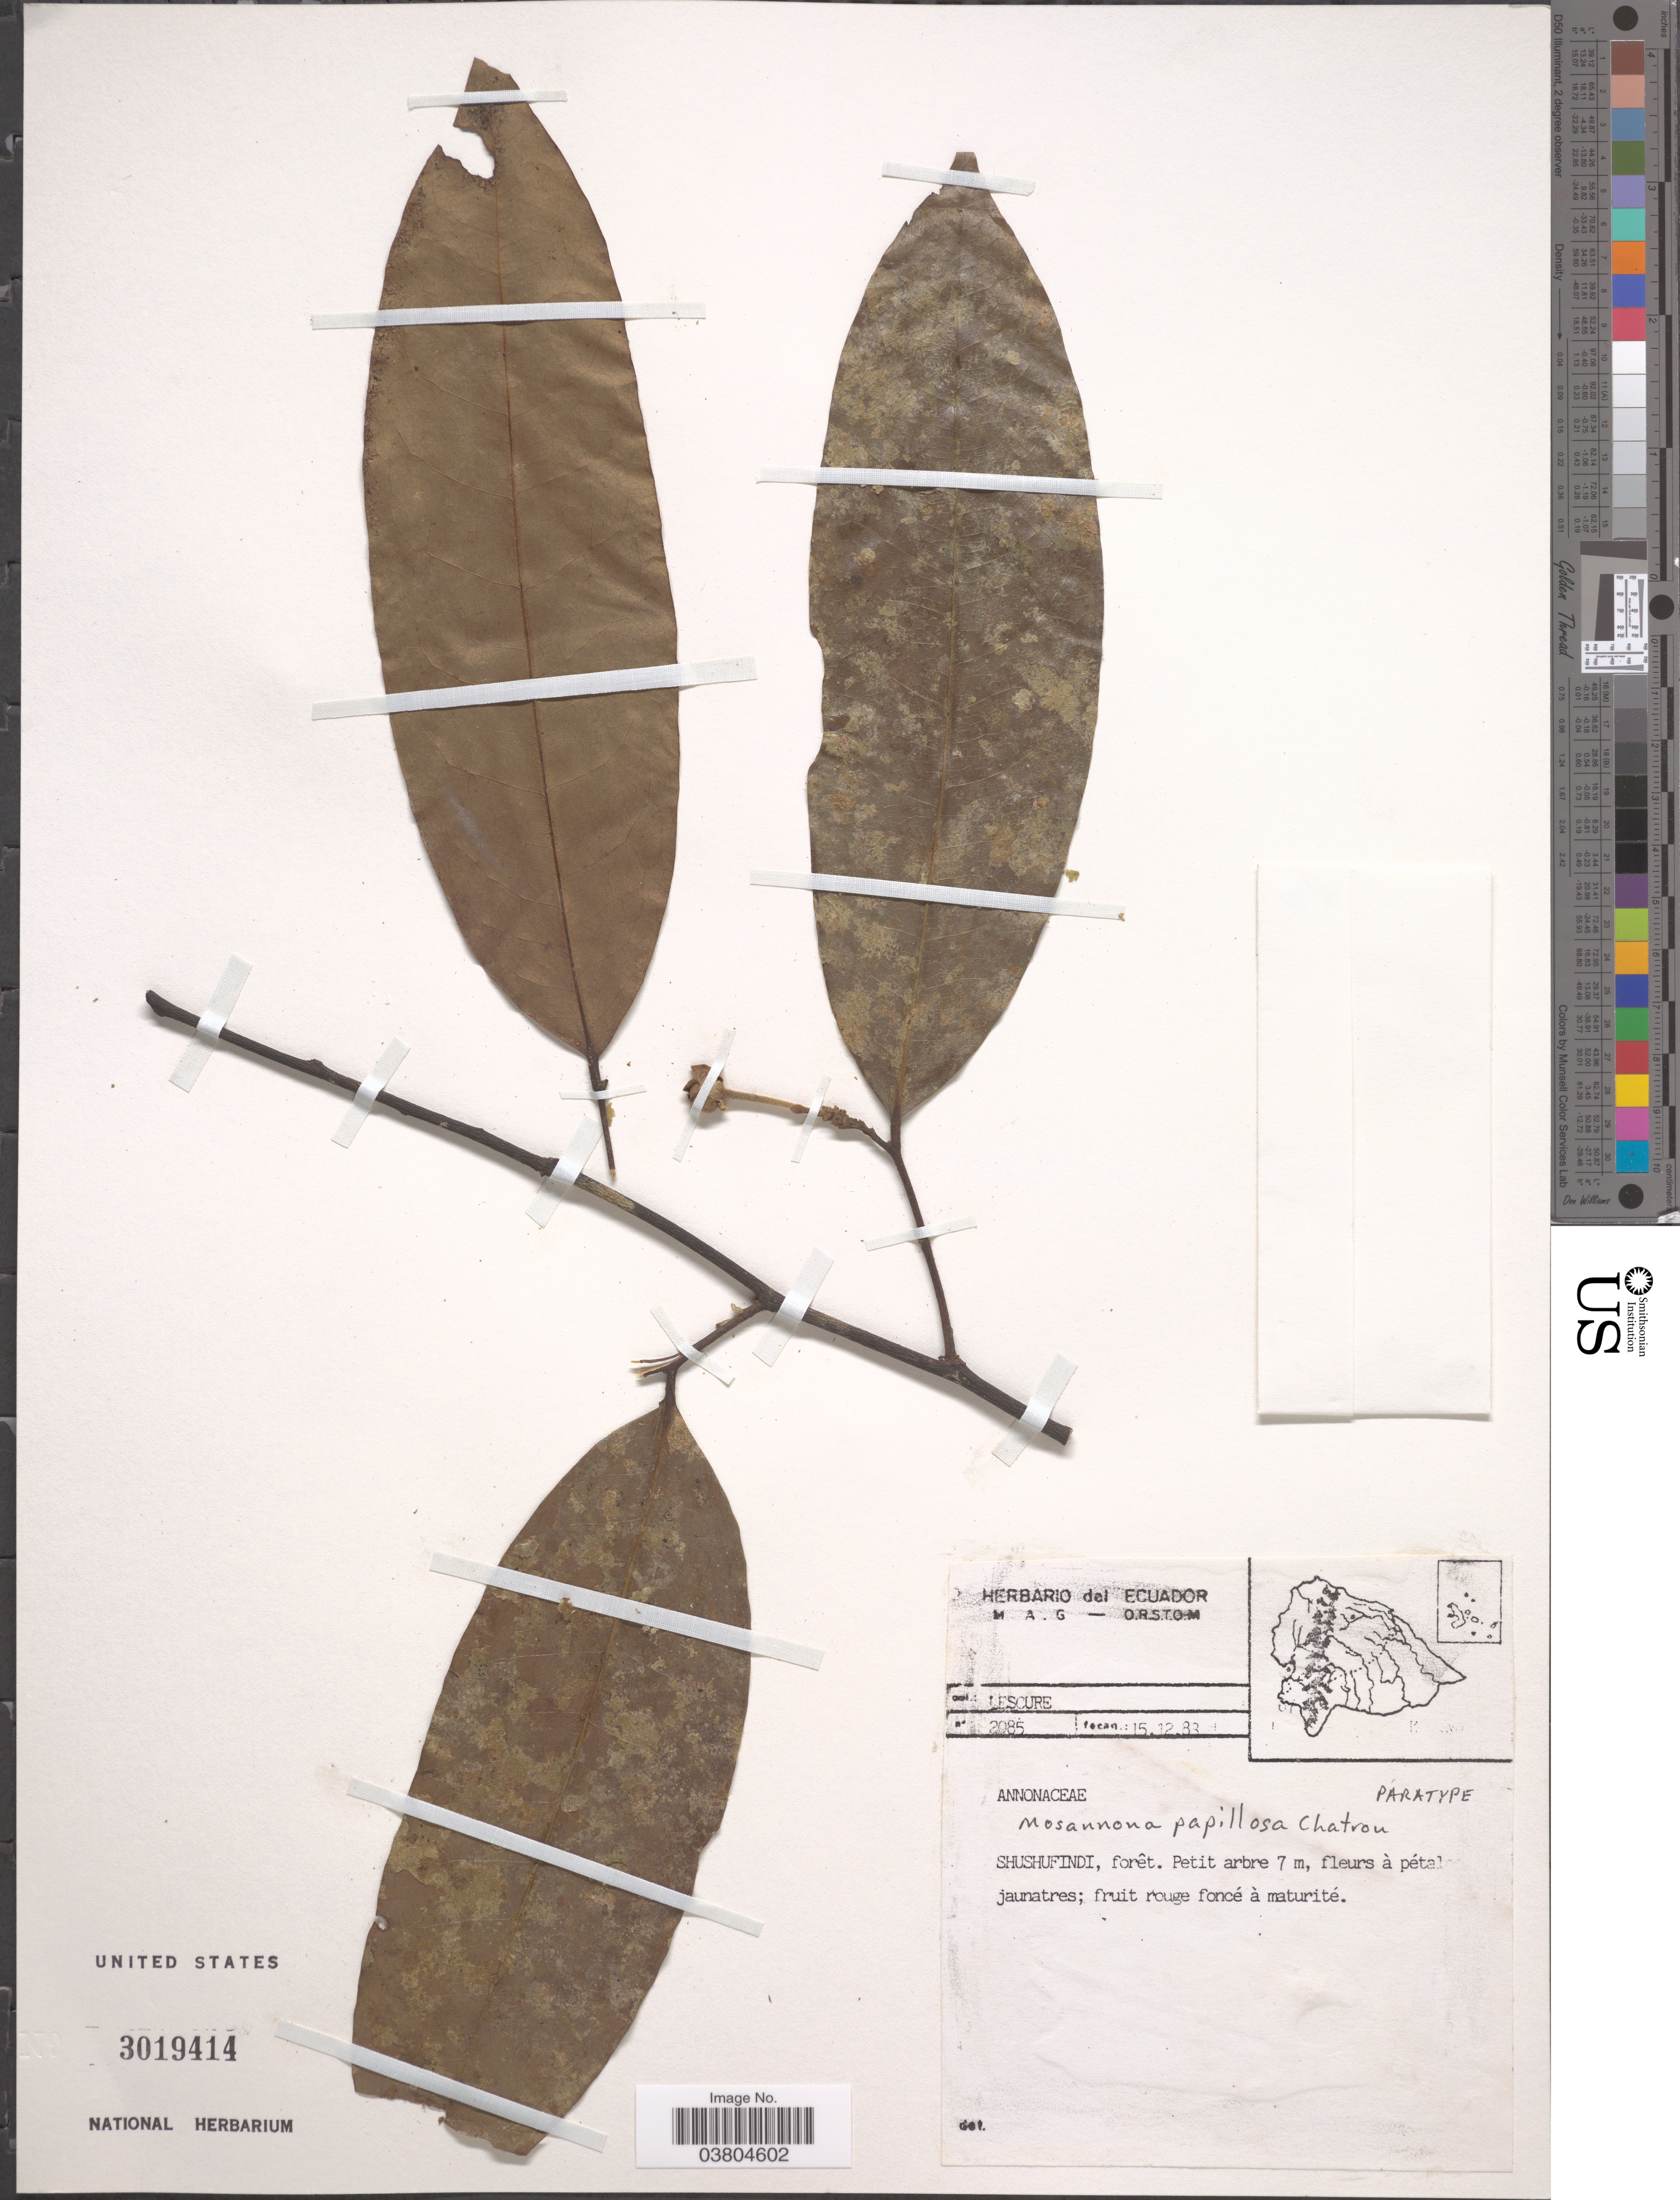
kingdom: Plantae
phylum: Tracheophyta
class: Magnoliopsida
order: Magnoliales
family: Annonaceae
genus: Mosannona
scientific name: Mosannona papillosa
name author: Chatrou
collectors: -. Lescure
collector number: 2085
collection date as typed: Transcribed d/m/y: 15/12/33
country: Ecuador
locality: Shushufindi, forêt,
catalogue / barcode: US 3019414